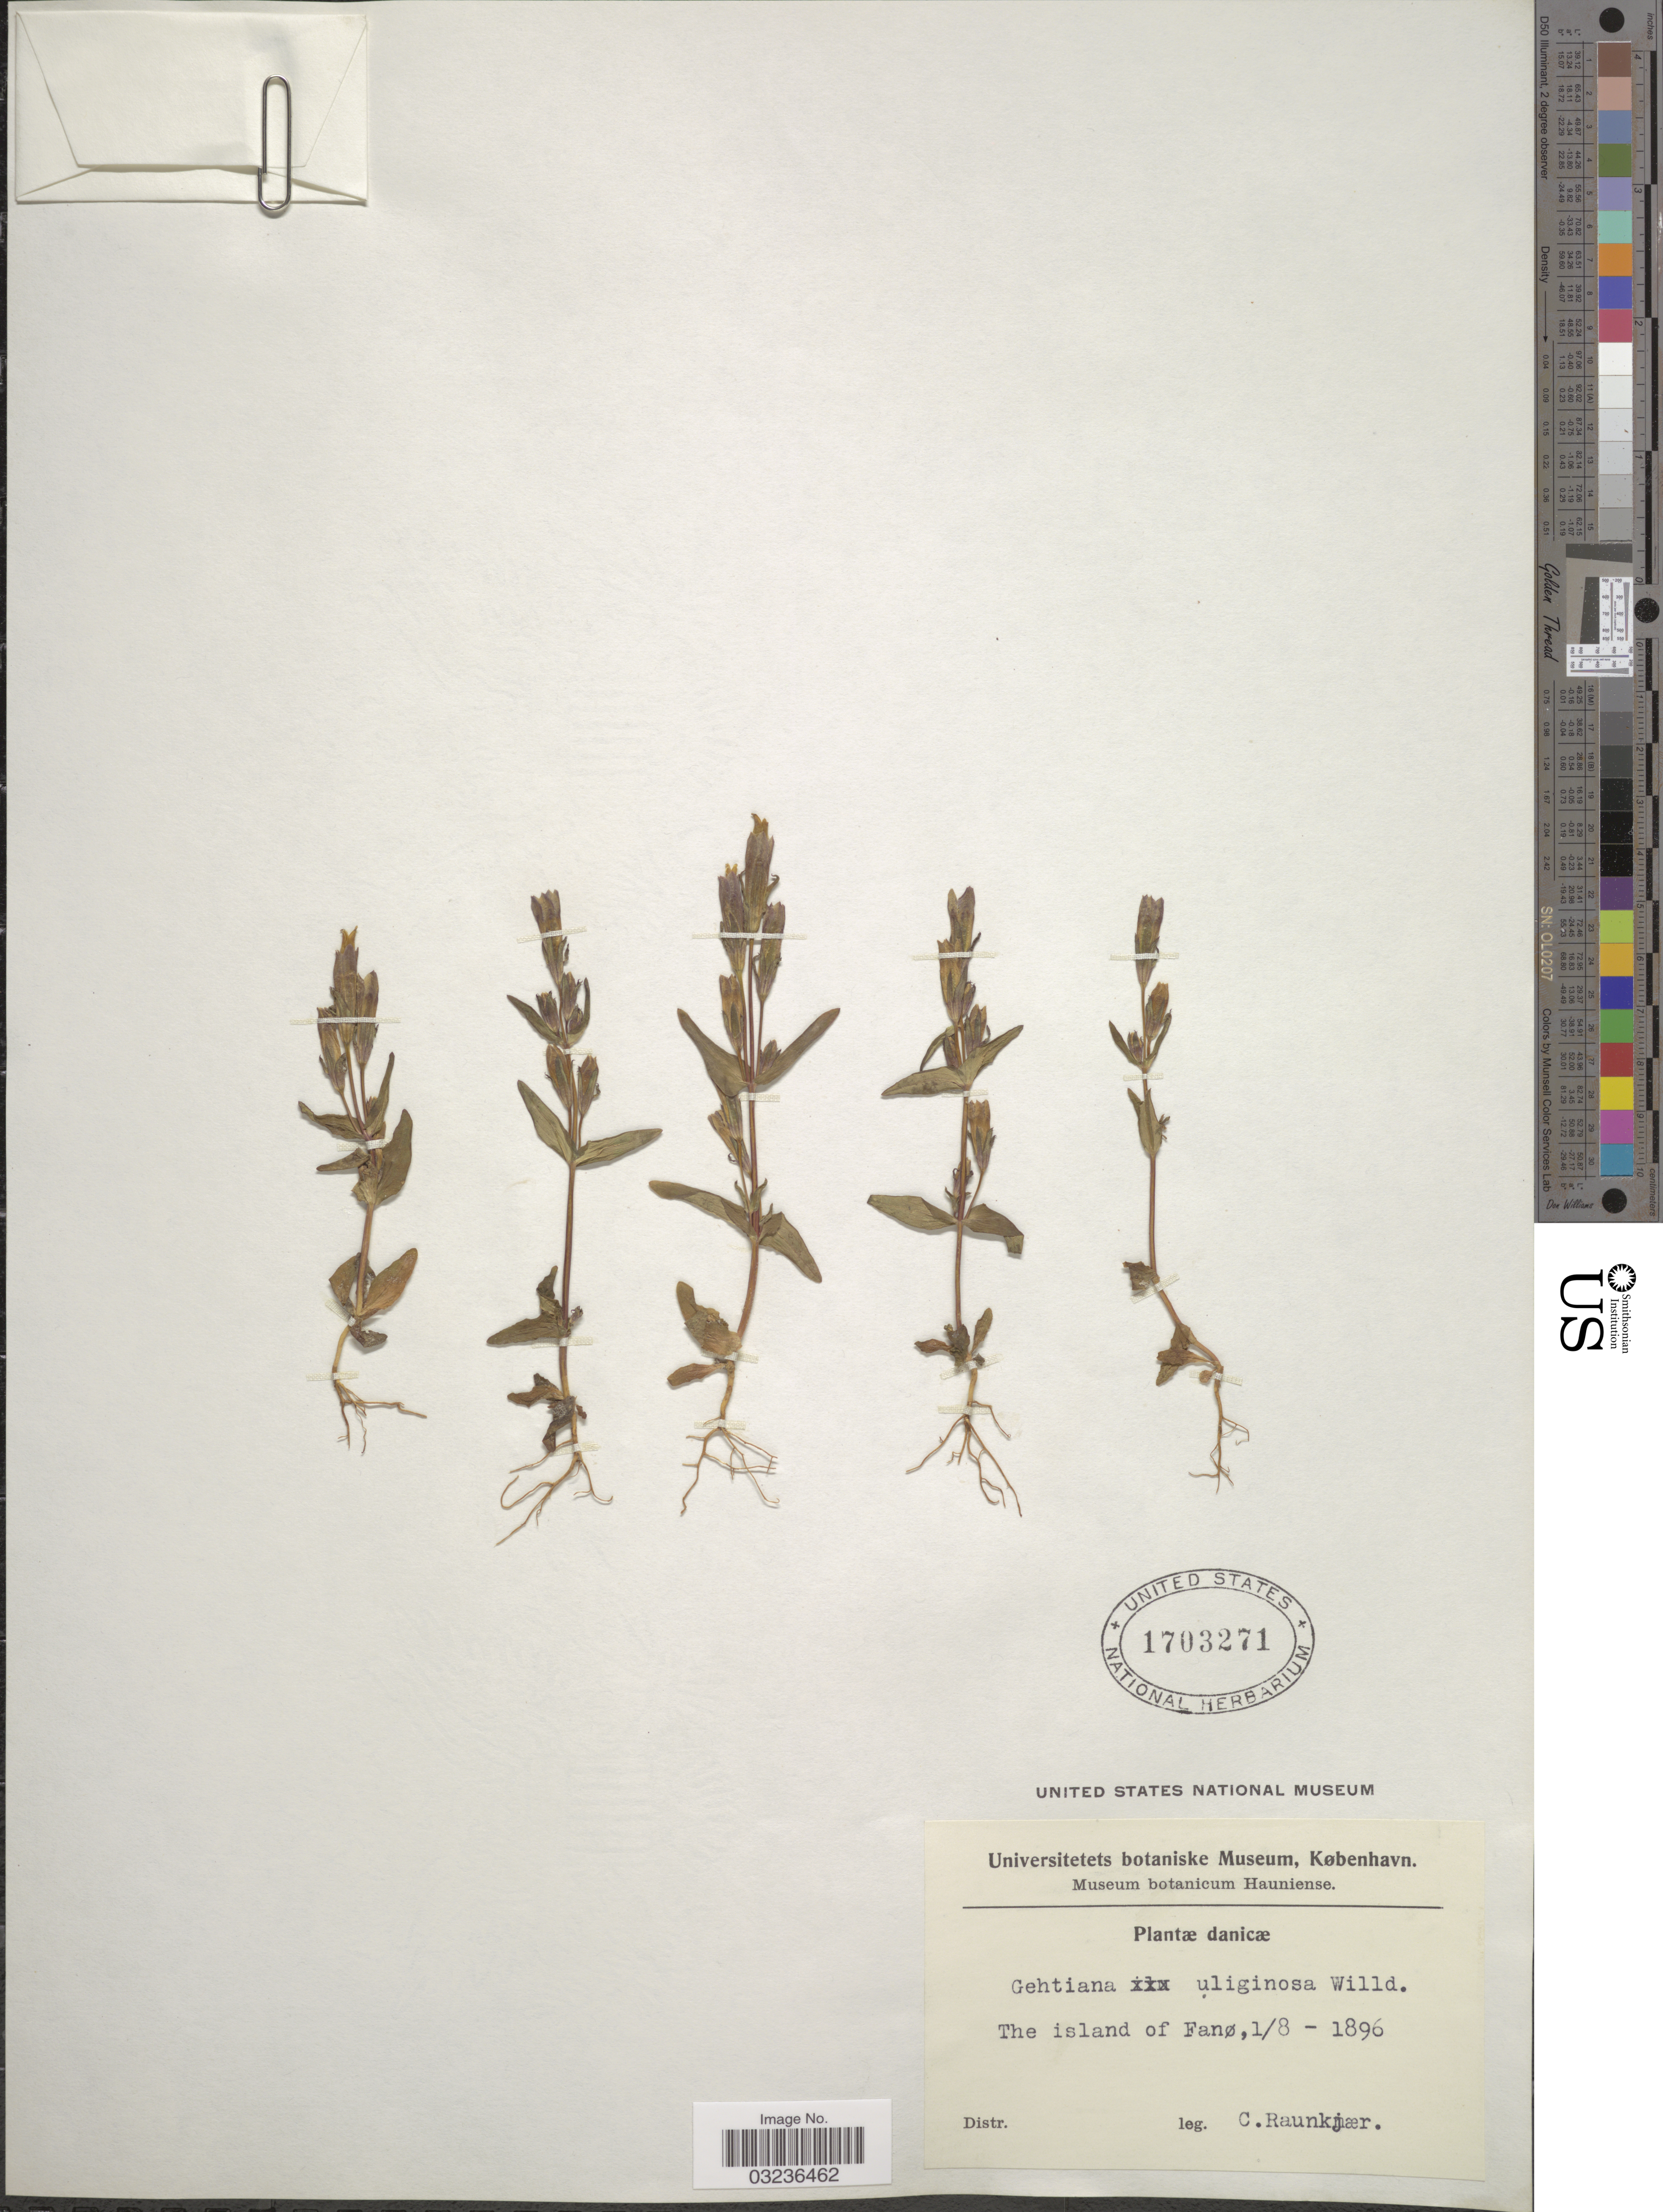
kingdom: Plantae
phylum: Tracheophyta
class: Magnoliopsida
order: Gentianales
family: Gentianaceae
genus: Gentiana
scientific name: Gentiana uliginosa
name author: Willd.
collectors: C. Raunkiær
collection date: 1896-08-01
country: Denmark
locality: The island of Fanø.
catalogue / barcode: US 1703271